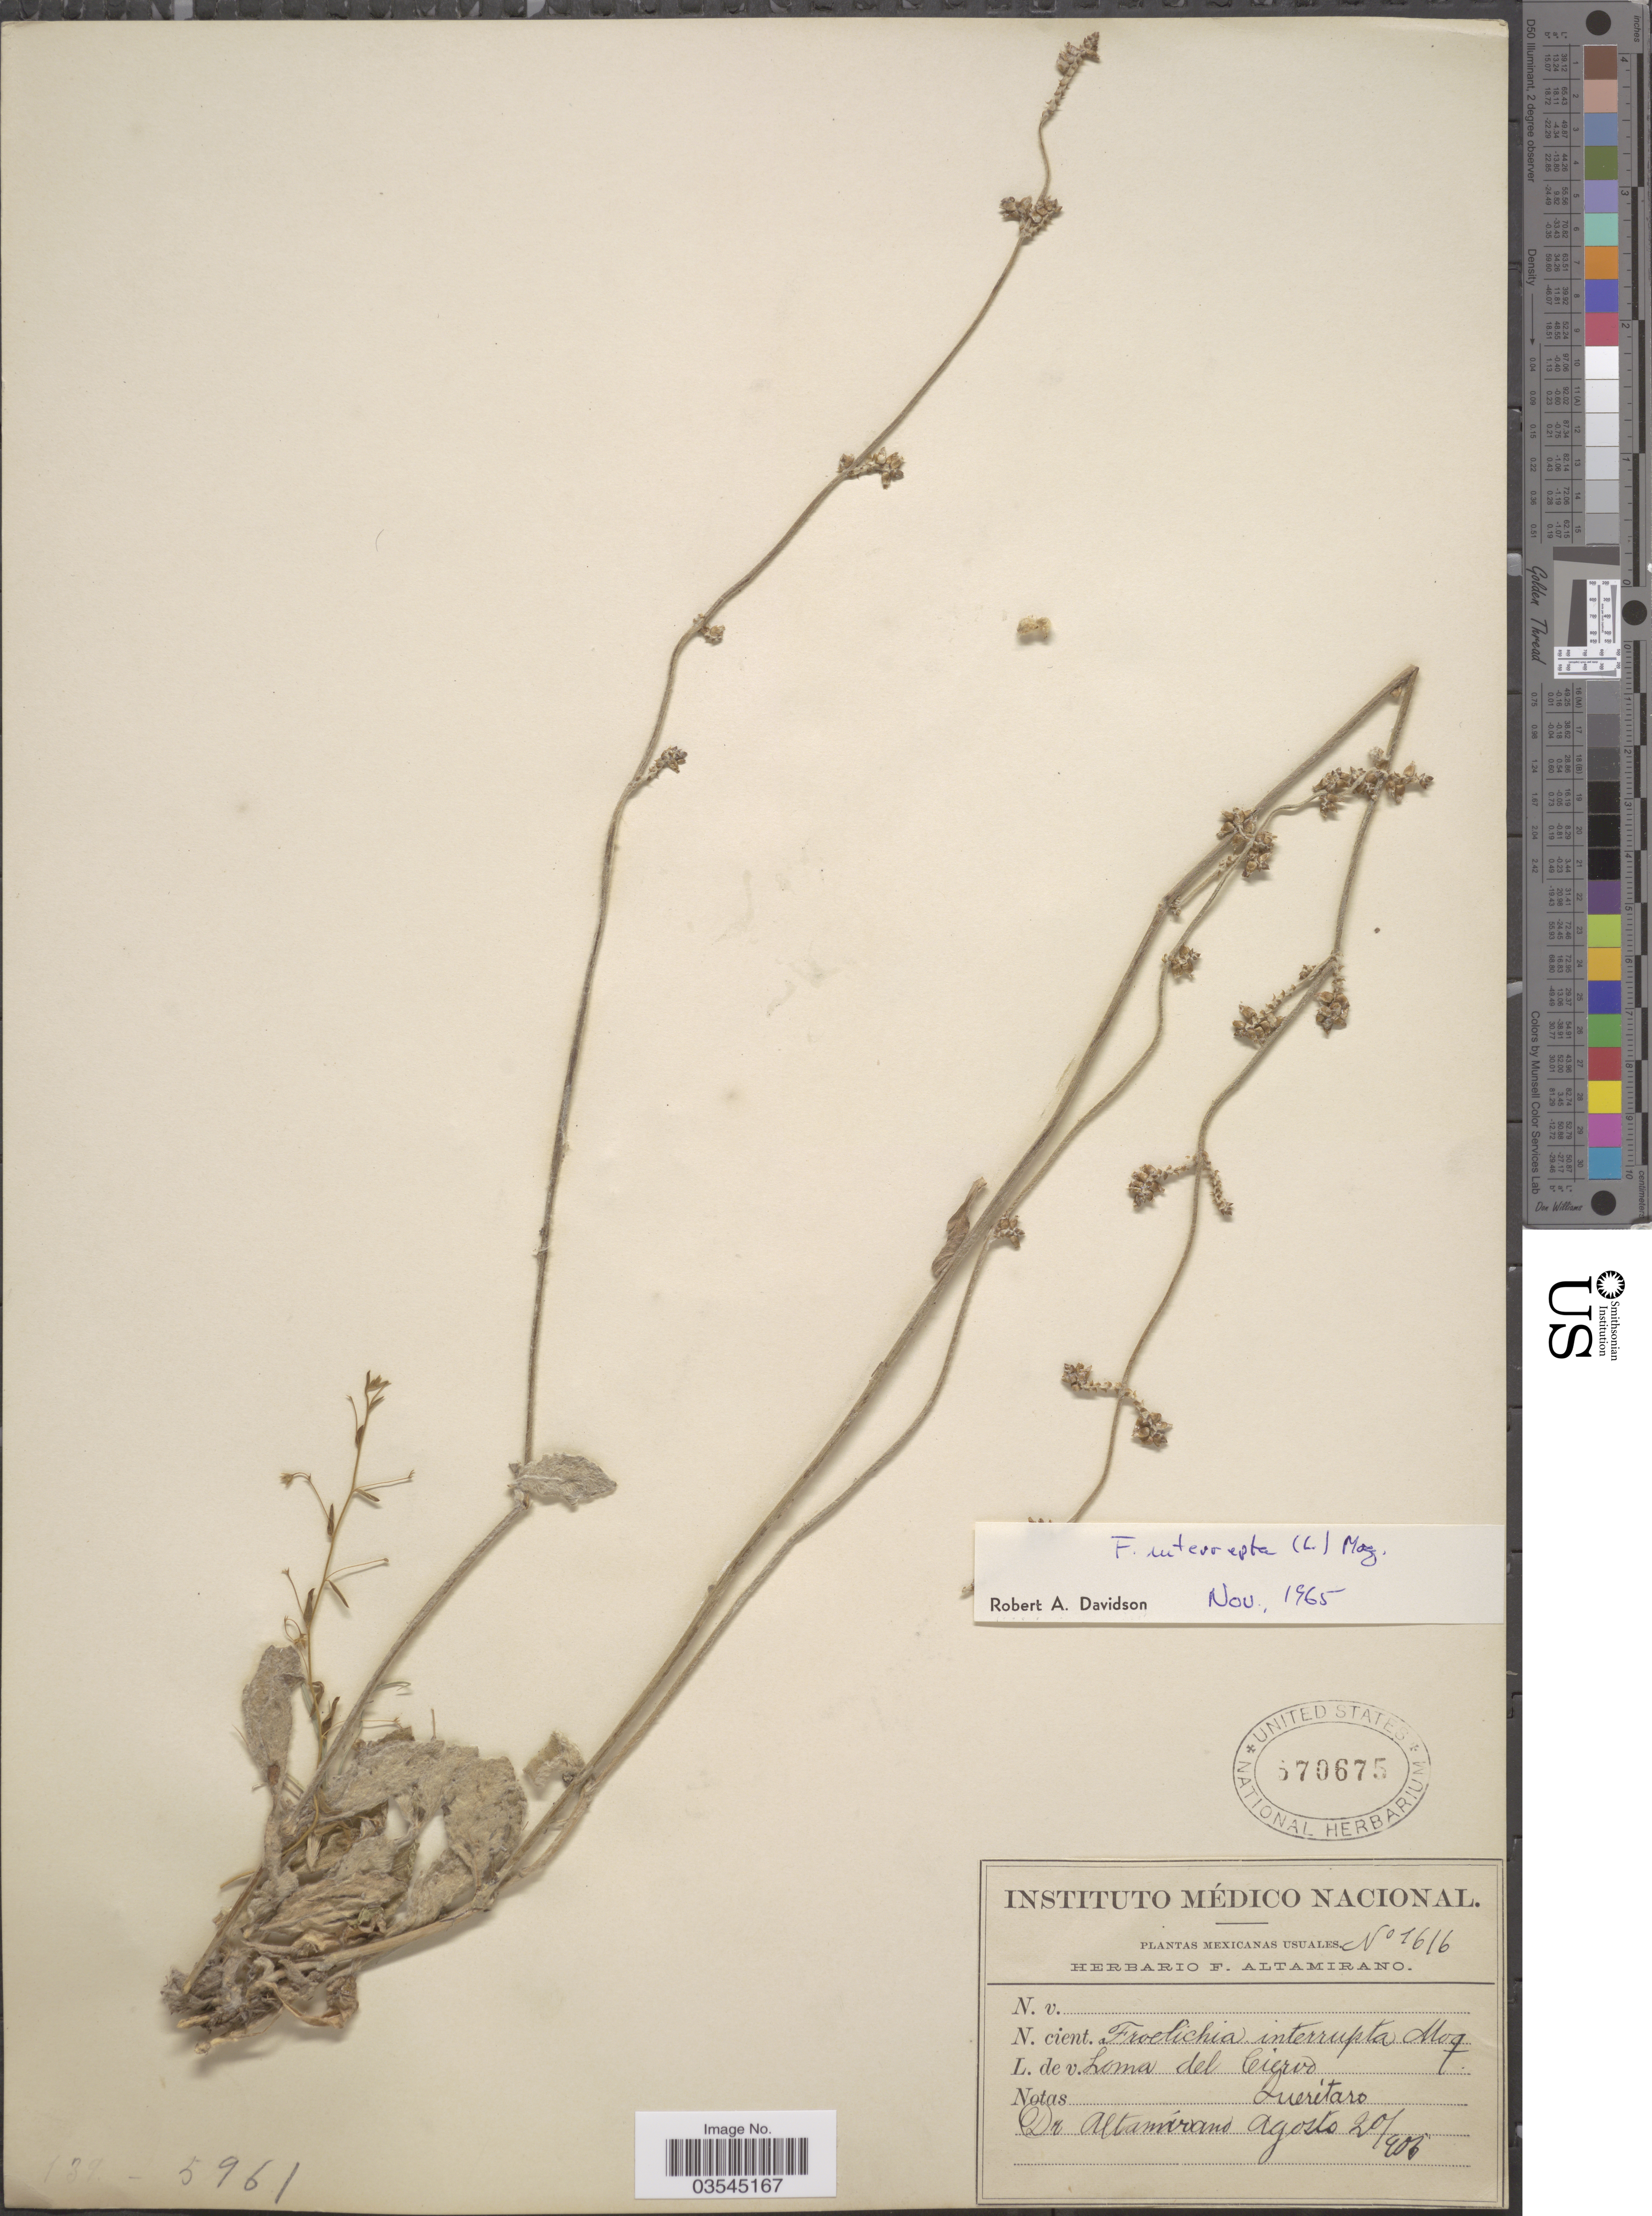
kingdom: Plantae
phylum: Tracheophyta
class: Magnoliopsida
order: Caryophyllales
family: Amaranthaceae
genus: Froelichia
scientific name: Froelichia interrupta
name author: (L.) Moq.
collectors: -. Altamirano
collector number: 1616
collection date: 1906-08-20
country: Mexico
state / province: Querétaro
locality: Loma del Ciervo.